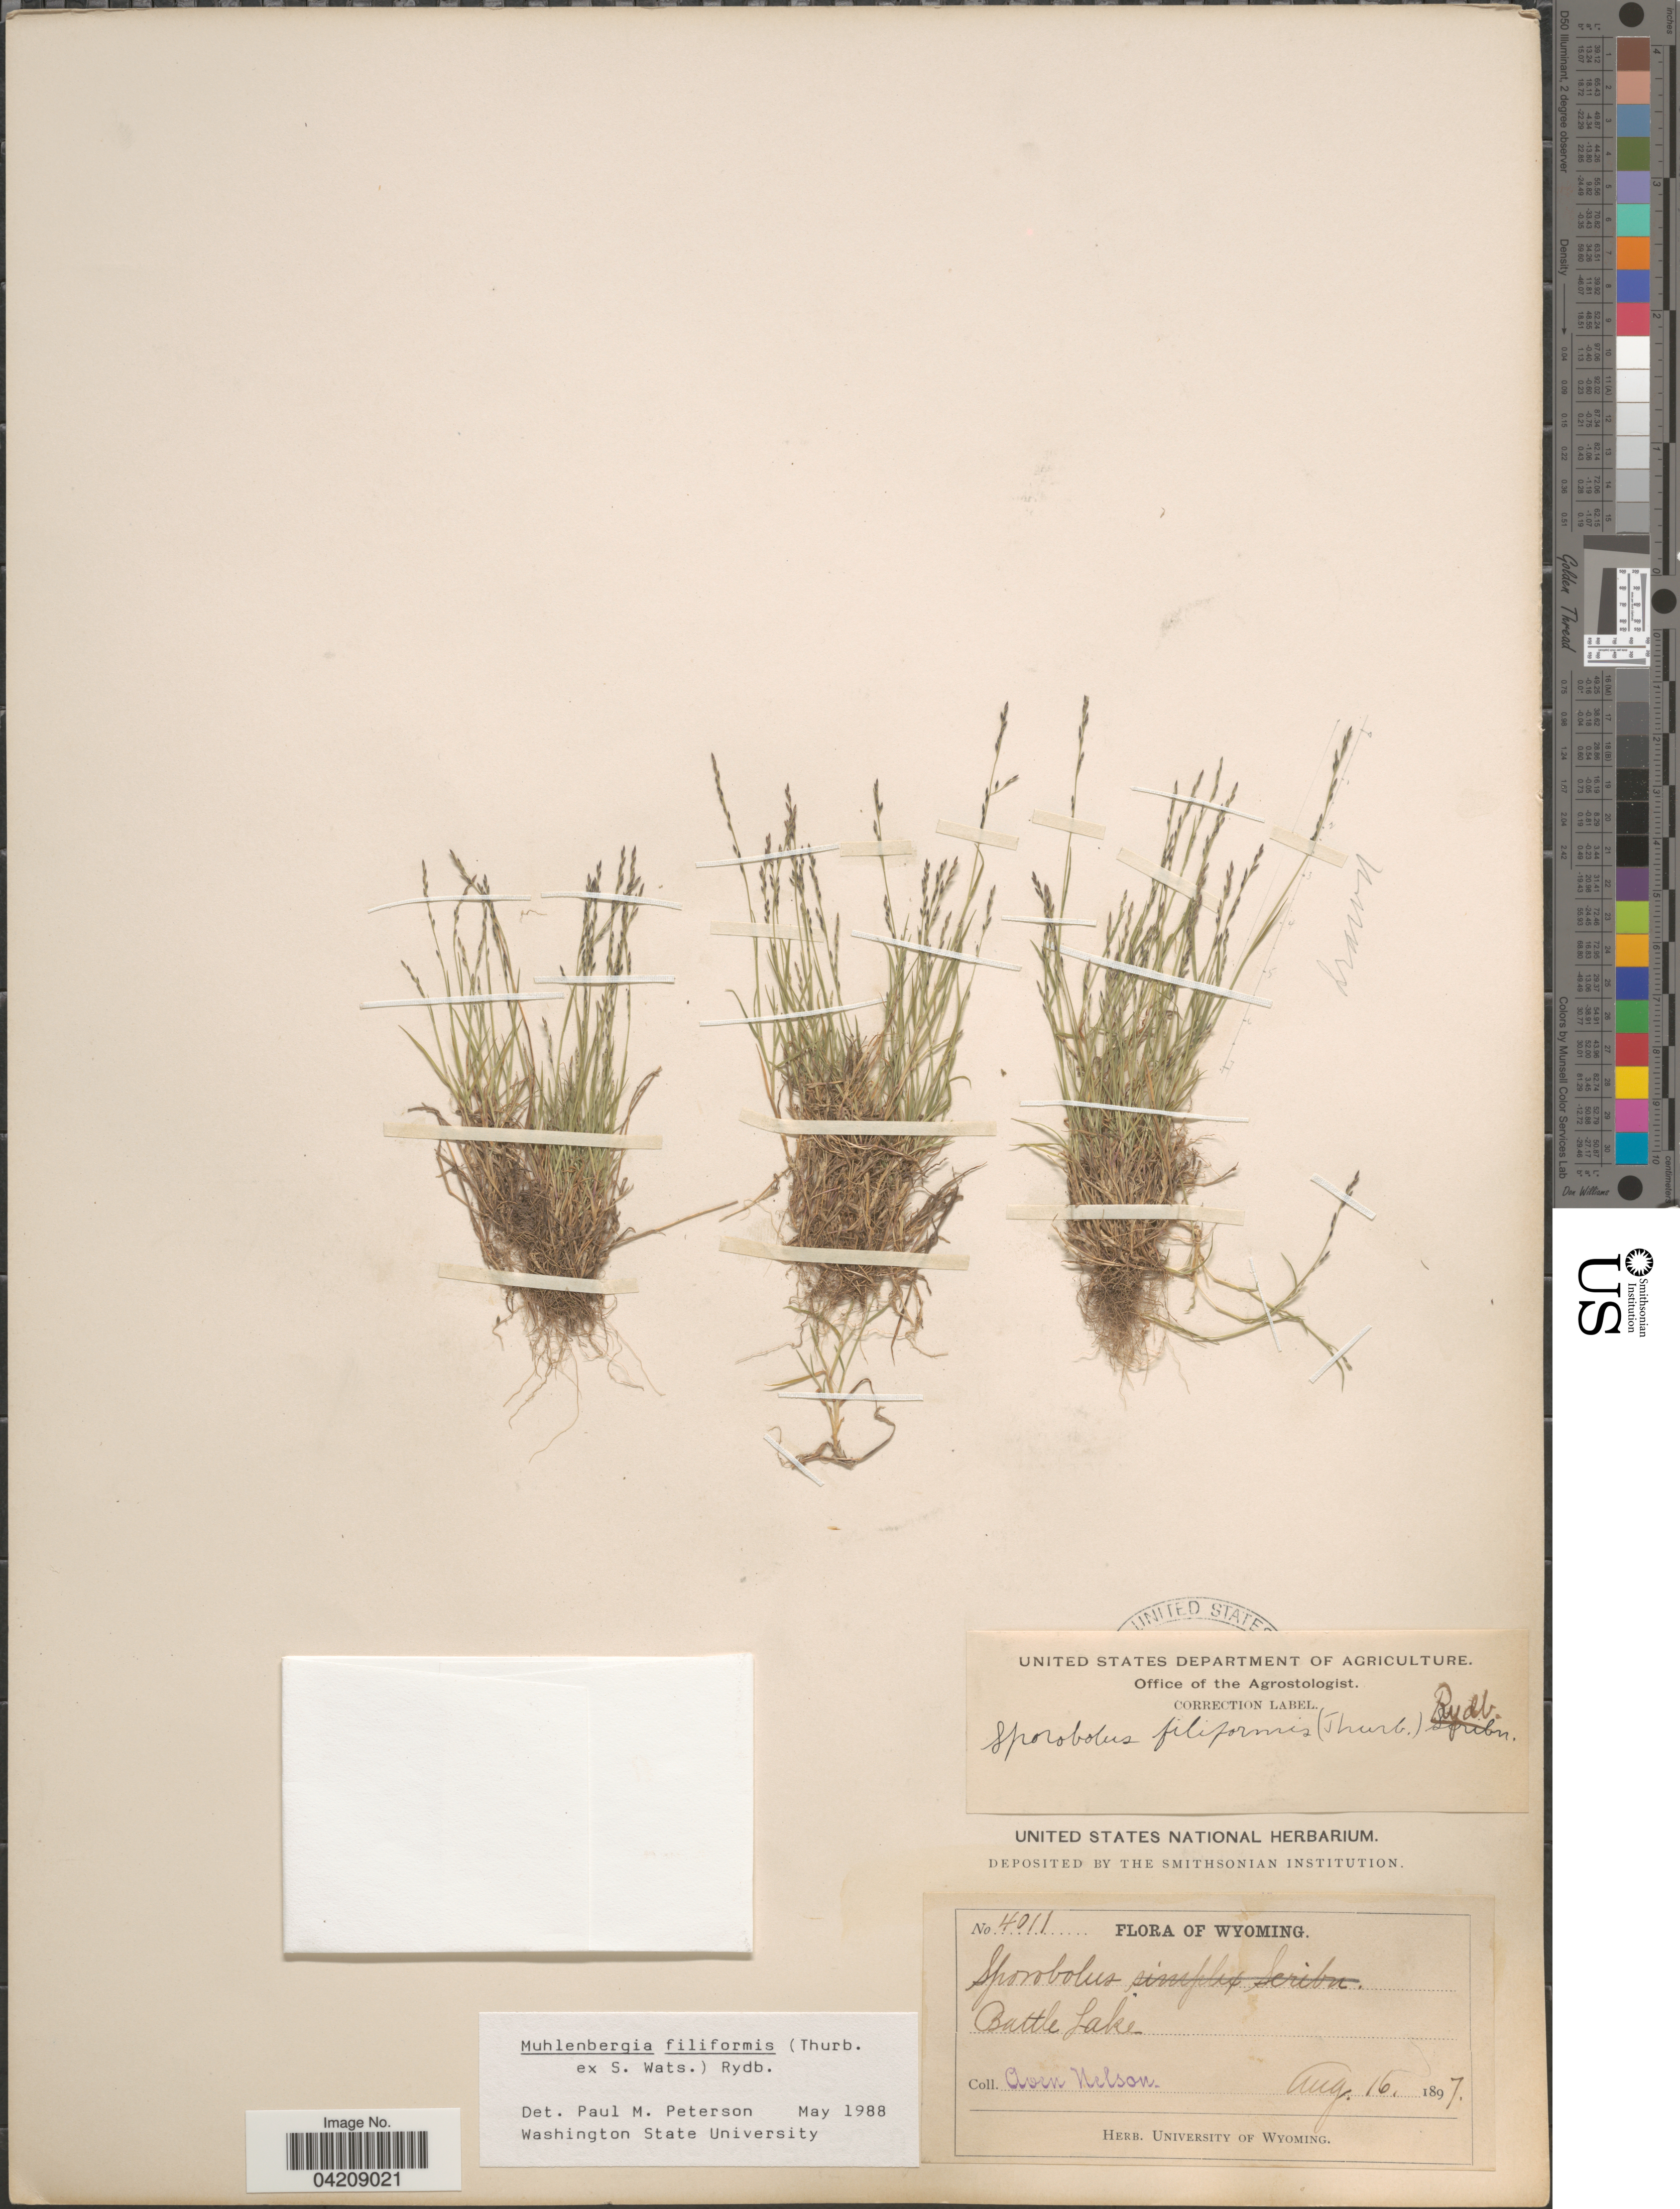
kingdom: Plantae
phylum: Tracheophyta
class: Liliopsida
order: Poales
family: Poaceae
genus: Muhlenbergia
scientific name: Muhlenbergia filiformis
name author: (Thurb. ex S. Watson) Rydb.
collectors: A. Nelson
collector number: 4011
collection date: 1897-08-16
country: United States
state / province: Wyoming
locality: Battle Lake.